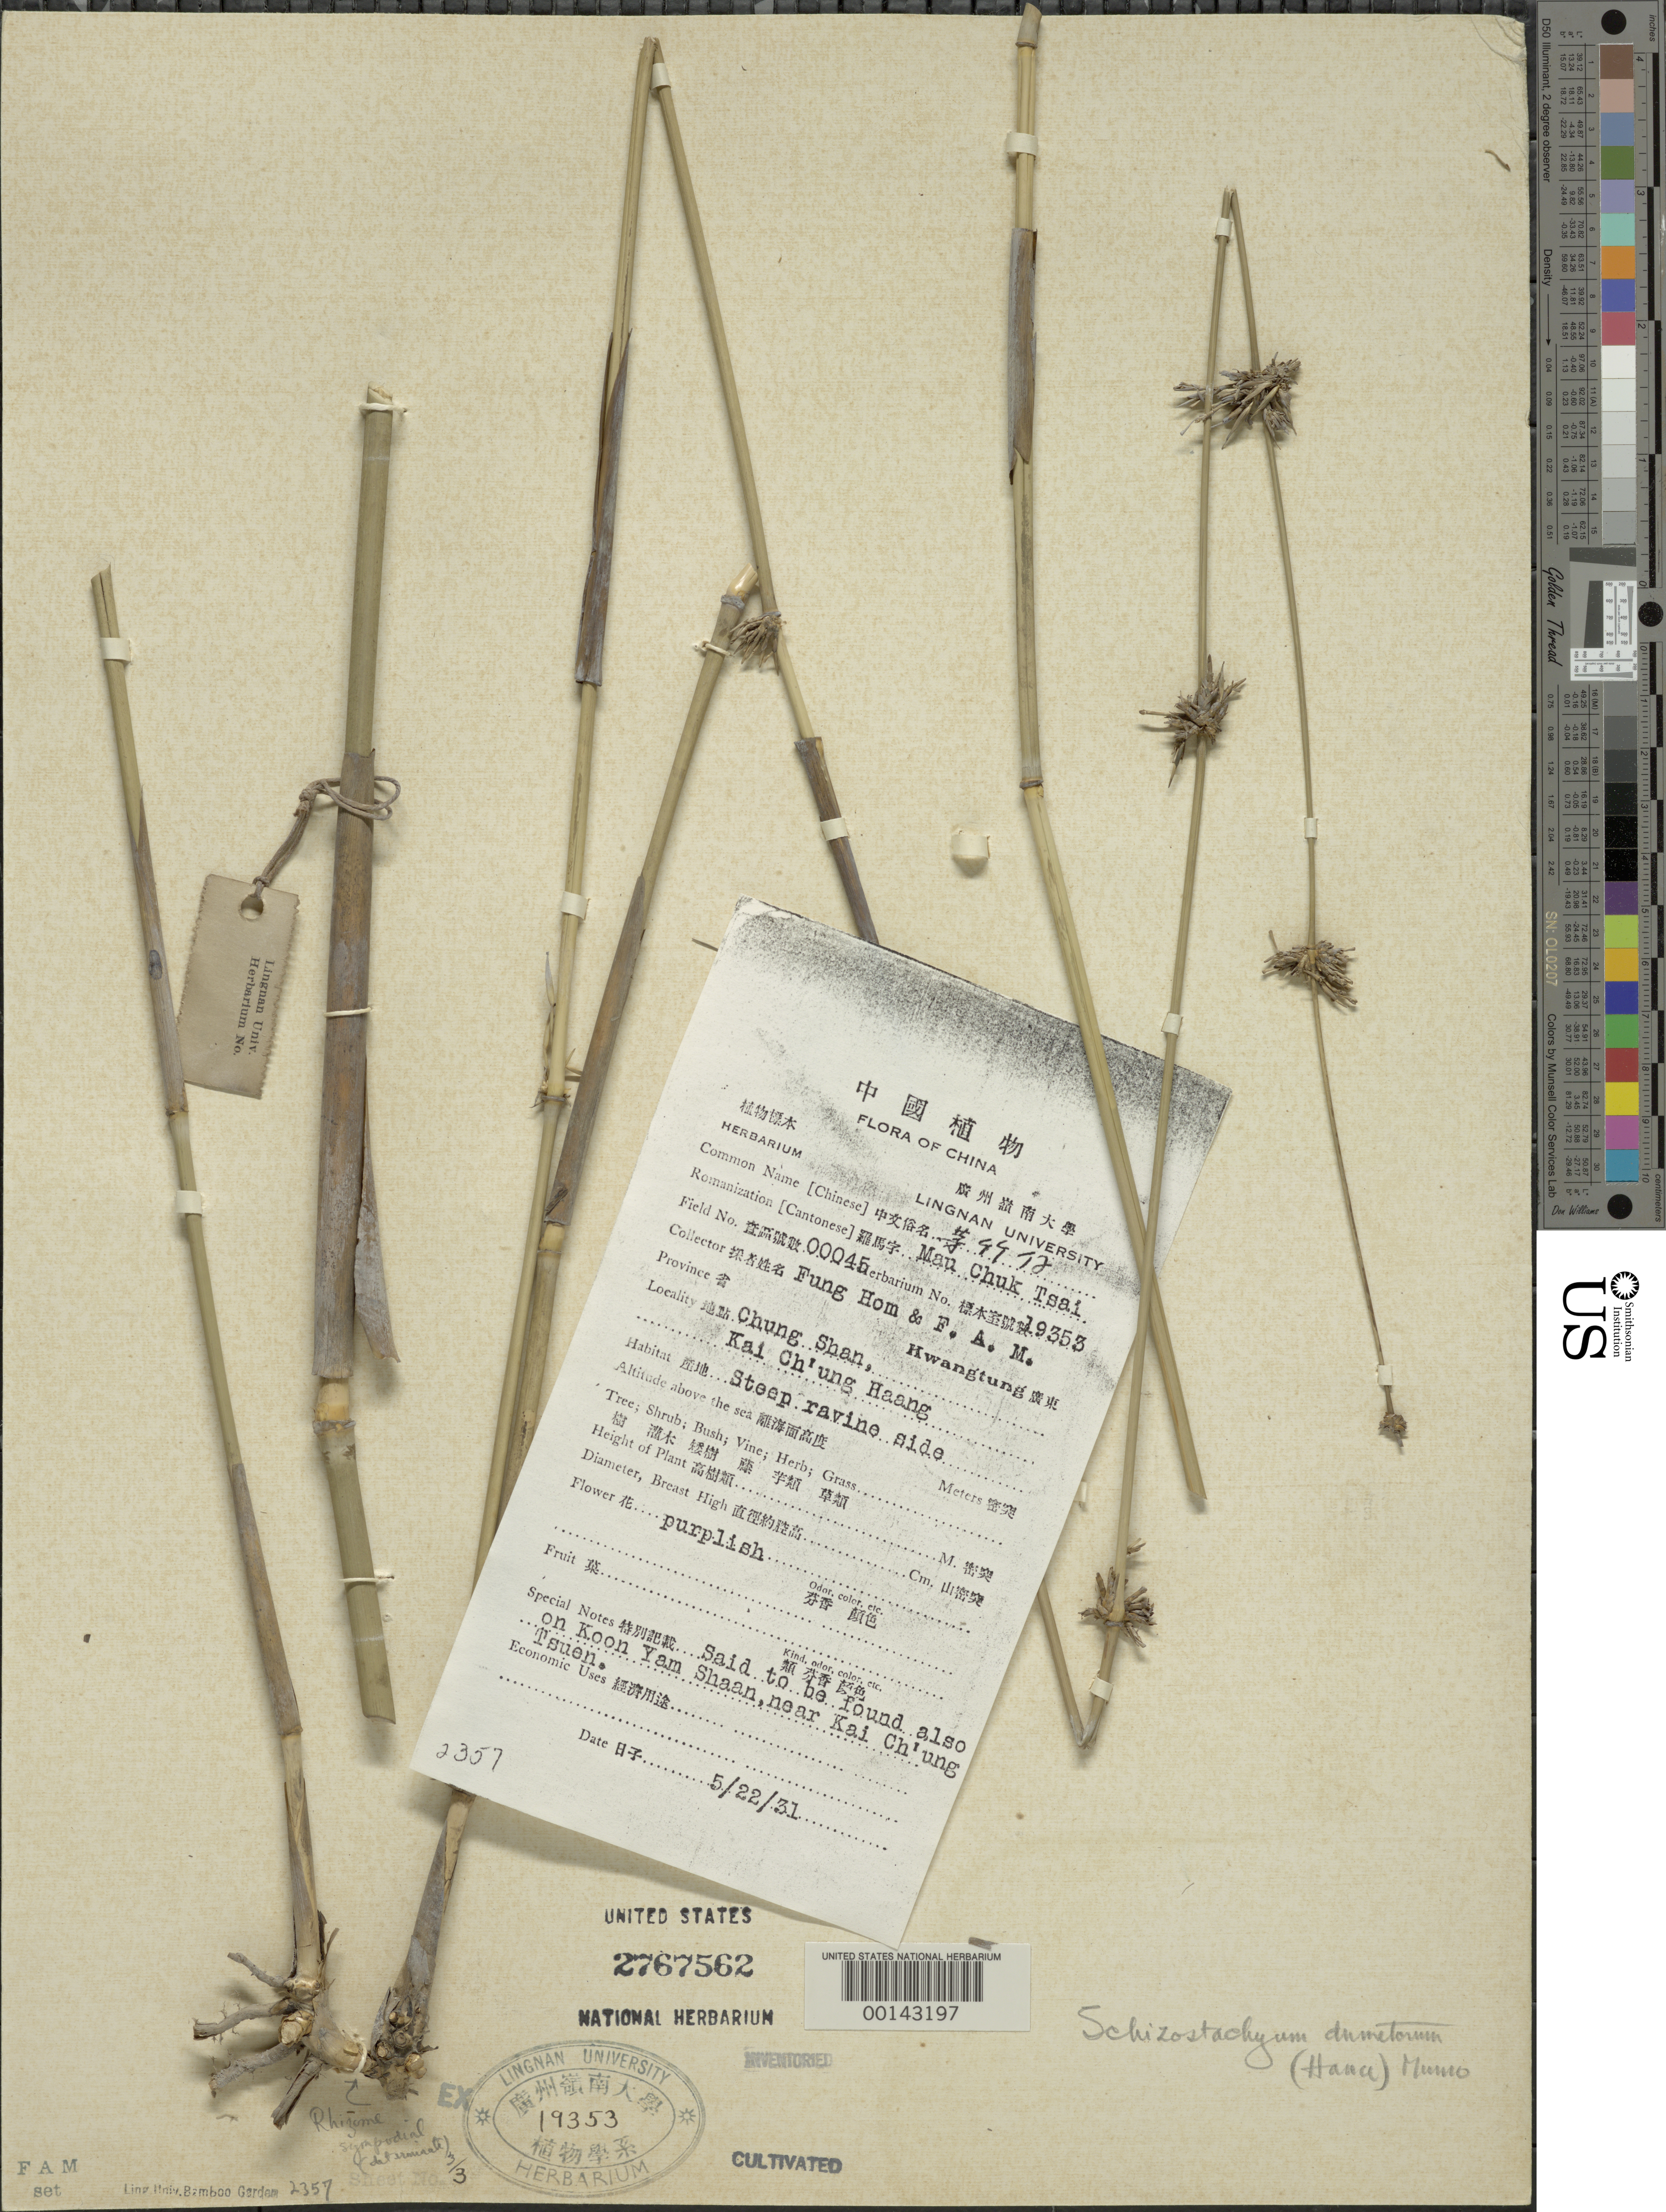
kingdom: Plantae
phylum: Tracheophyta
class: Liliopsida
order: Poales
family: Poaceae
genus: Schizostachyum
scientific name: Schizostachyum dumetorum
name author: (Hance) Munro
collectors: H. L. Fung & F. A. McClure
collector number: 45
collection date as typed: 22 May 1931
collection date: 1931-05-22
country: China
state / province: Guangdong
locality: Chung shan, kai ch'ung haang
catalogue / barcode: US 2767562